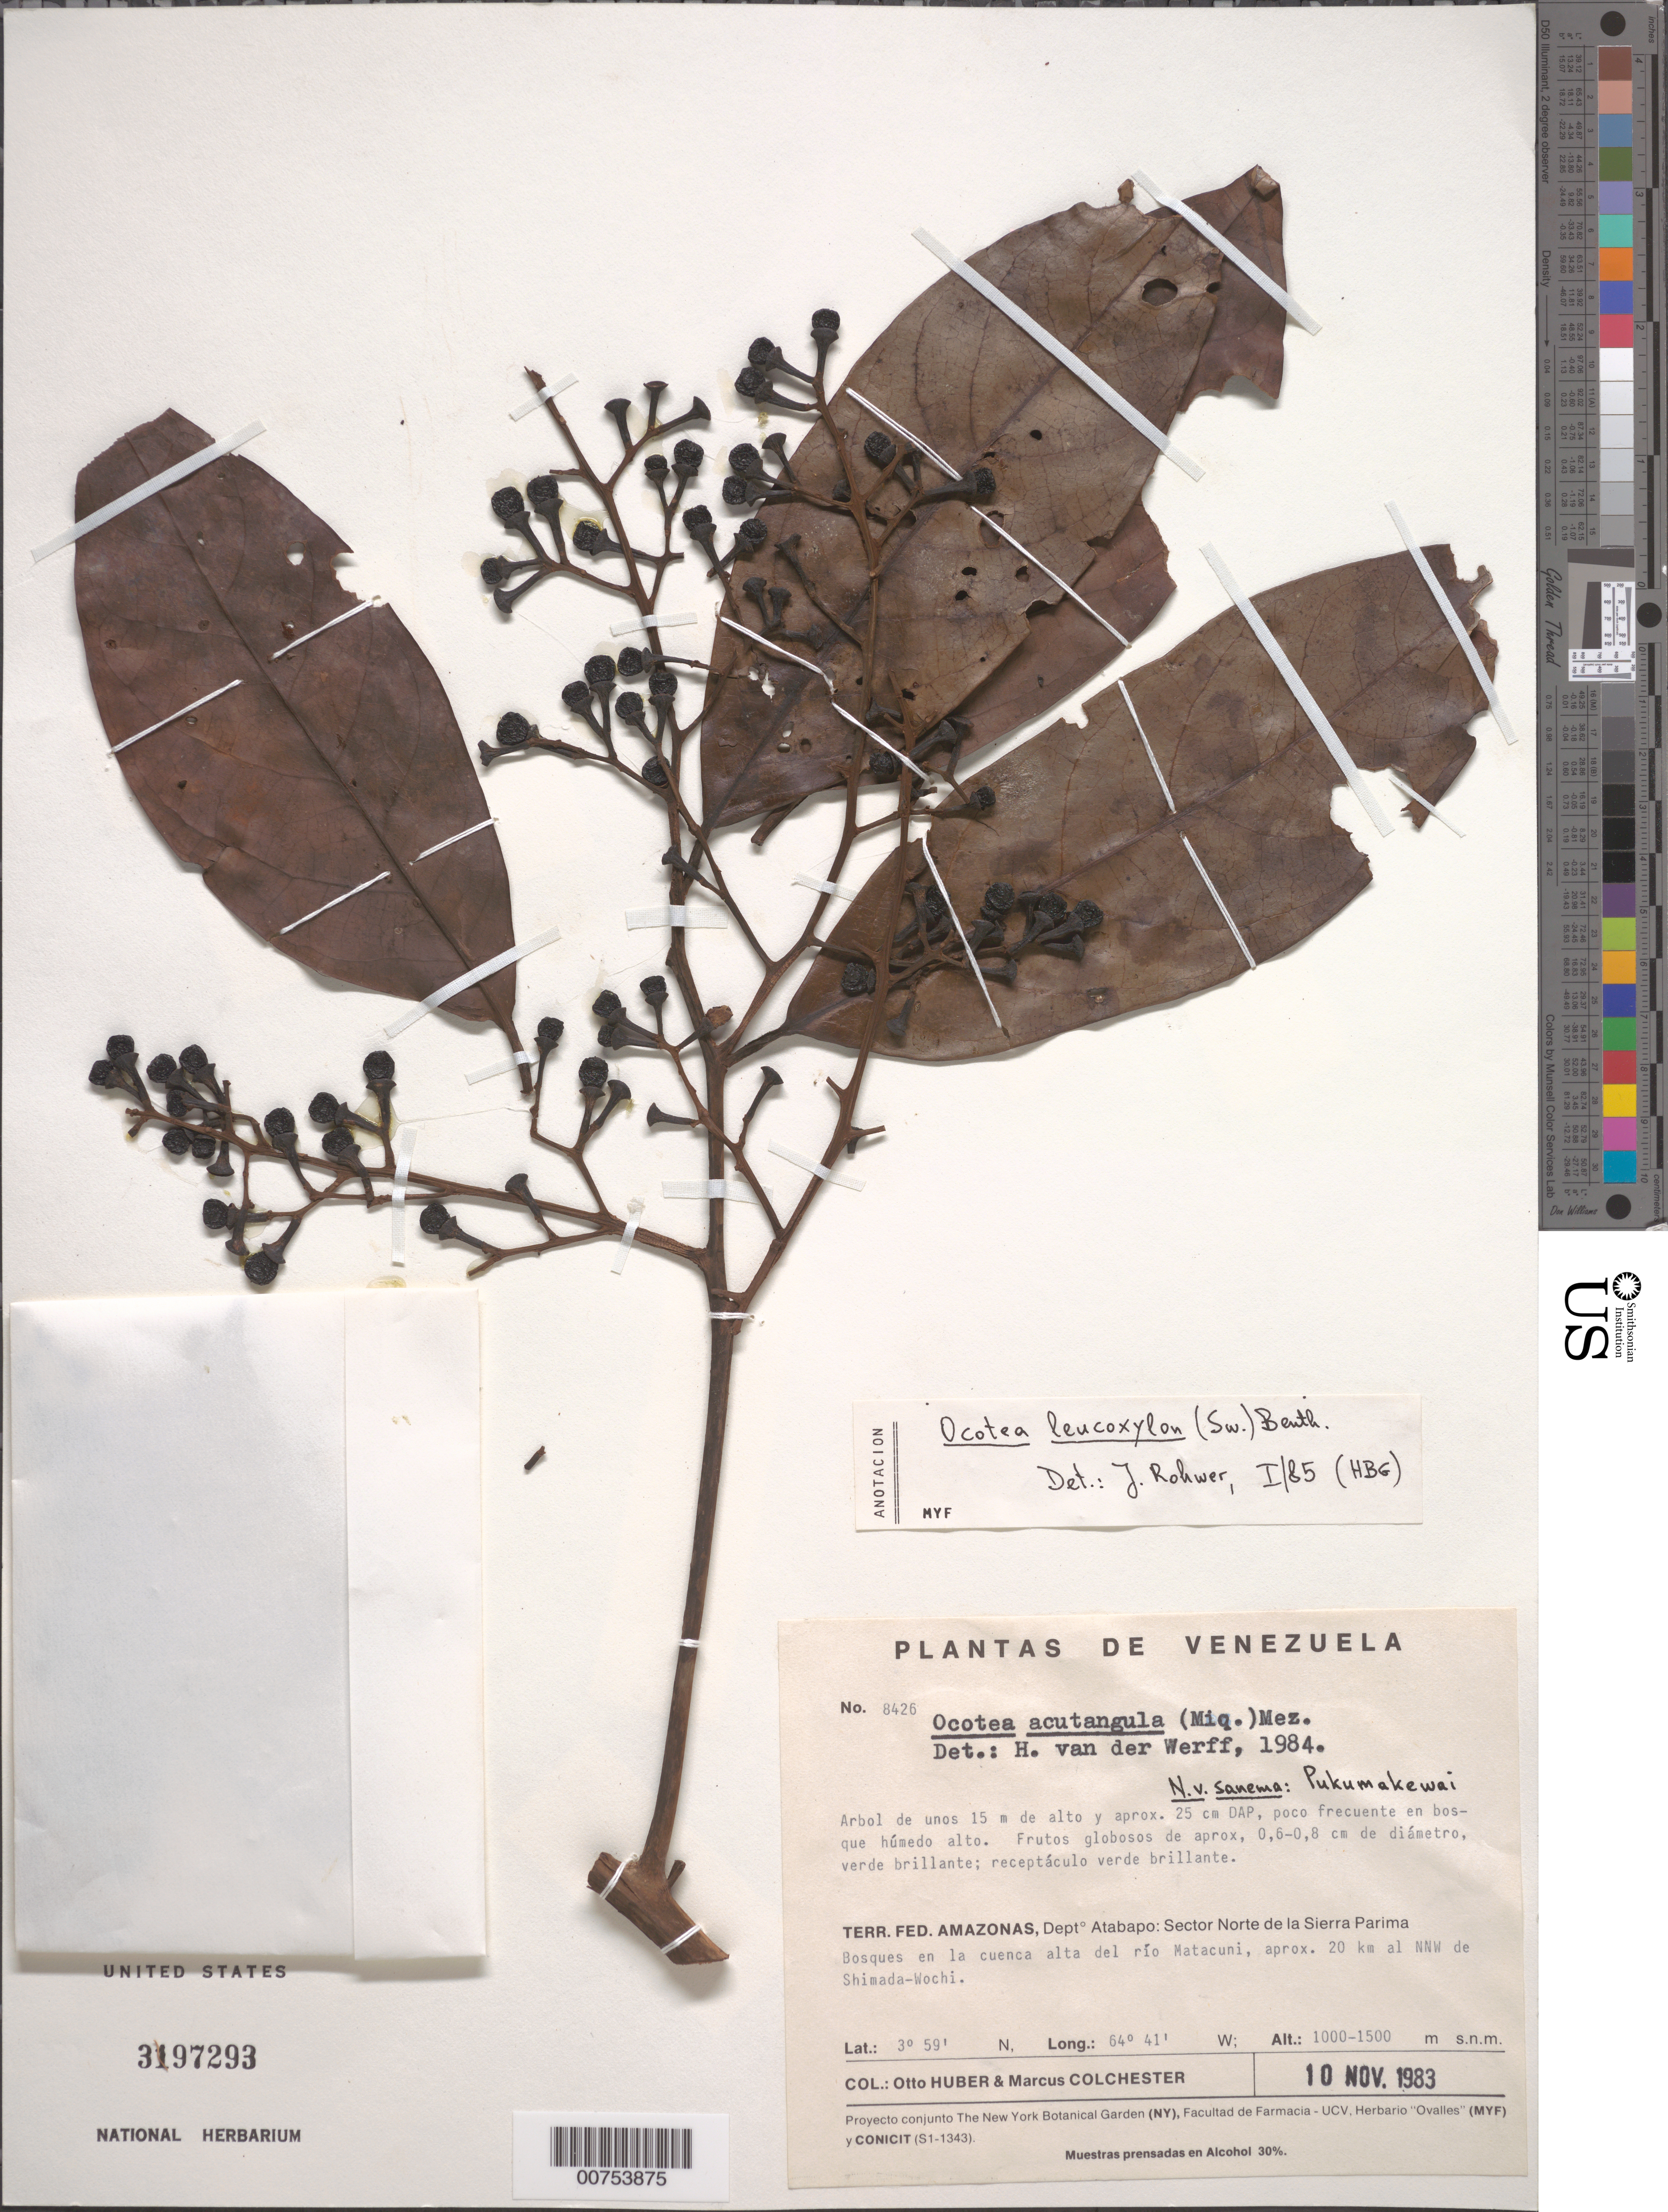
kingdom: Plantae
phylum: Tracheophyta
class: Magnoliopsida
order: Laurales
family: Lauraceae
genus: Ocotea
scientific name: Ocotea leucoxylon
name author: (Sw.) Laness.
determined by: Rohwer, J. G.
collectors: O. Huber & M. Colchester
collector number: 8426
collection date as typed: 10-Nov-83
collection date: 1983-11-10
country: Venezuela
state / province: Amazonas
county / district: Atabapo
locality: Sector Norte de la Sierra Parima, Río Matacuni, 20 km al NW de Shimada-Wochi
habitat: Bosque humedo alto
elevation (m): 1000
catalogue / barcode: US 3197293